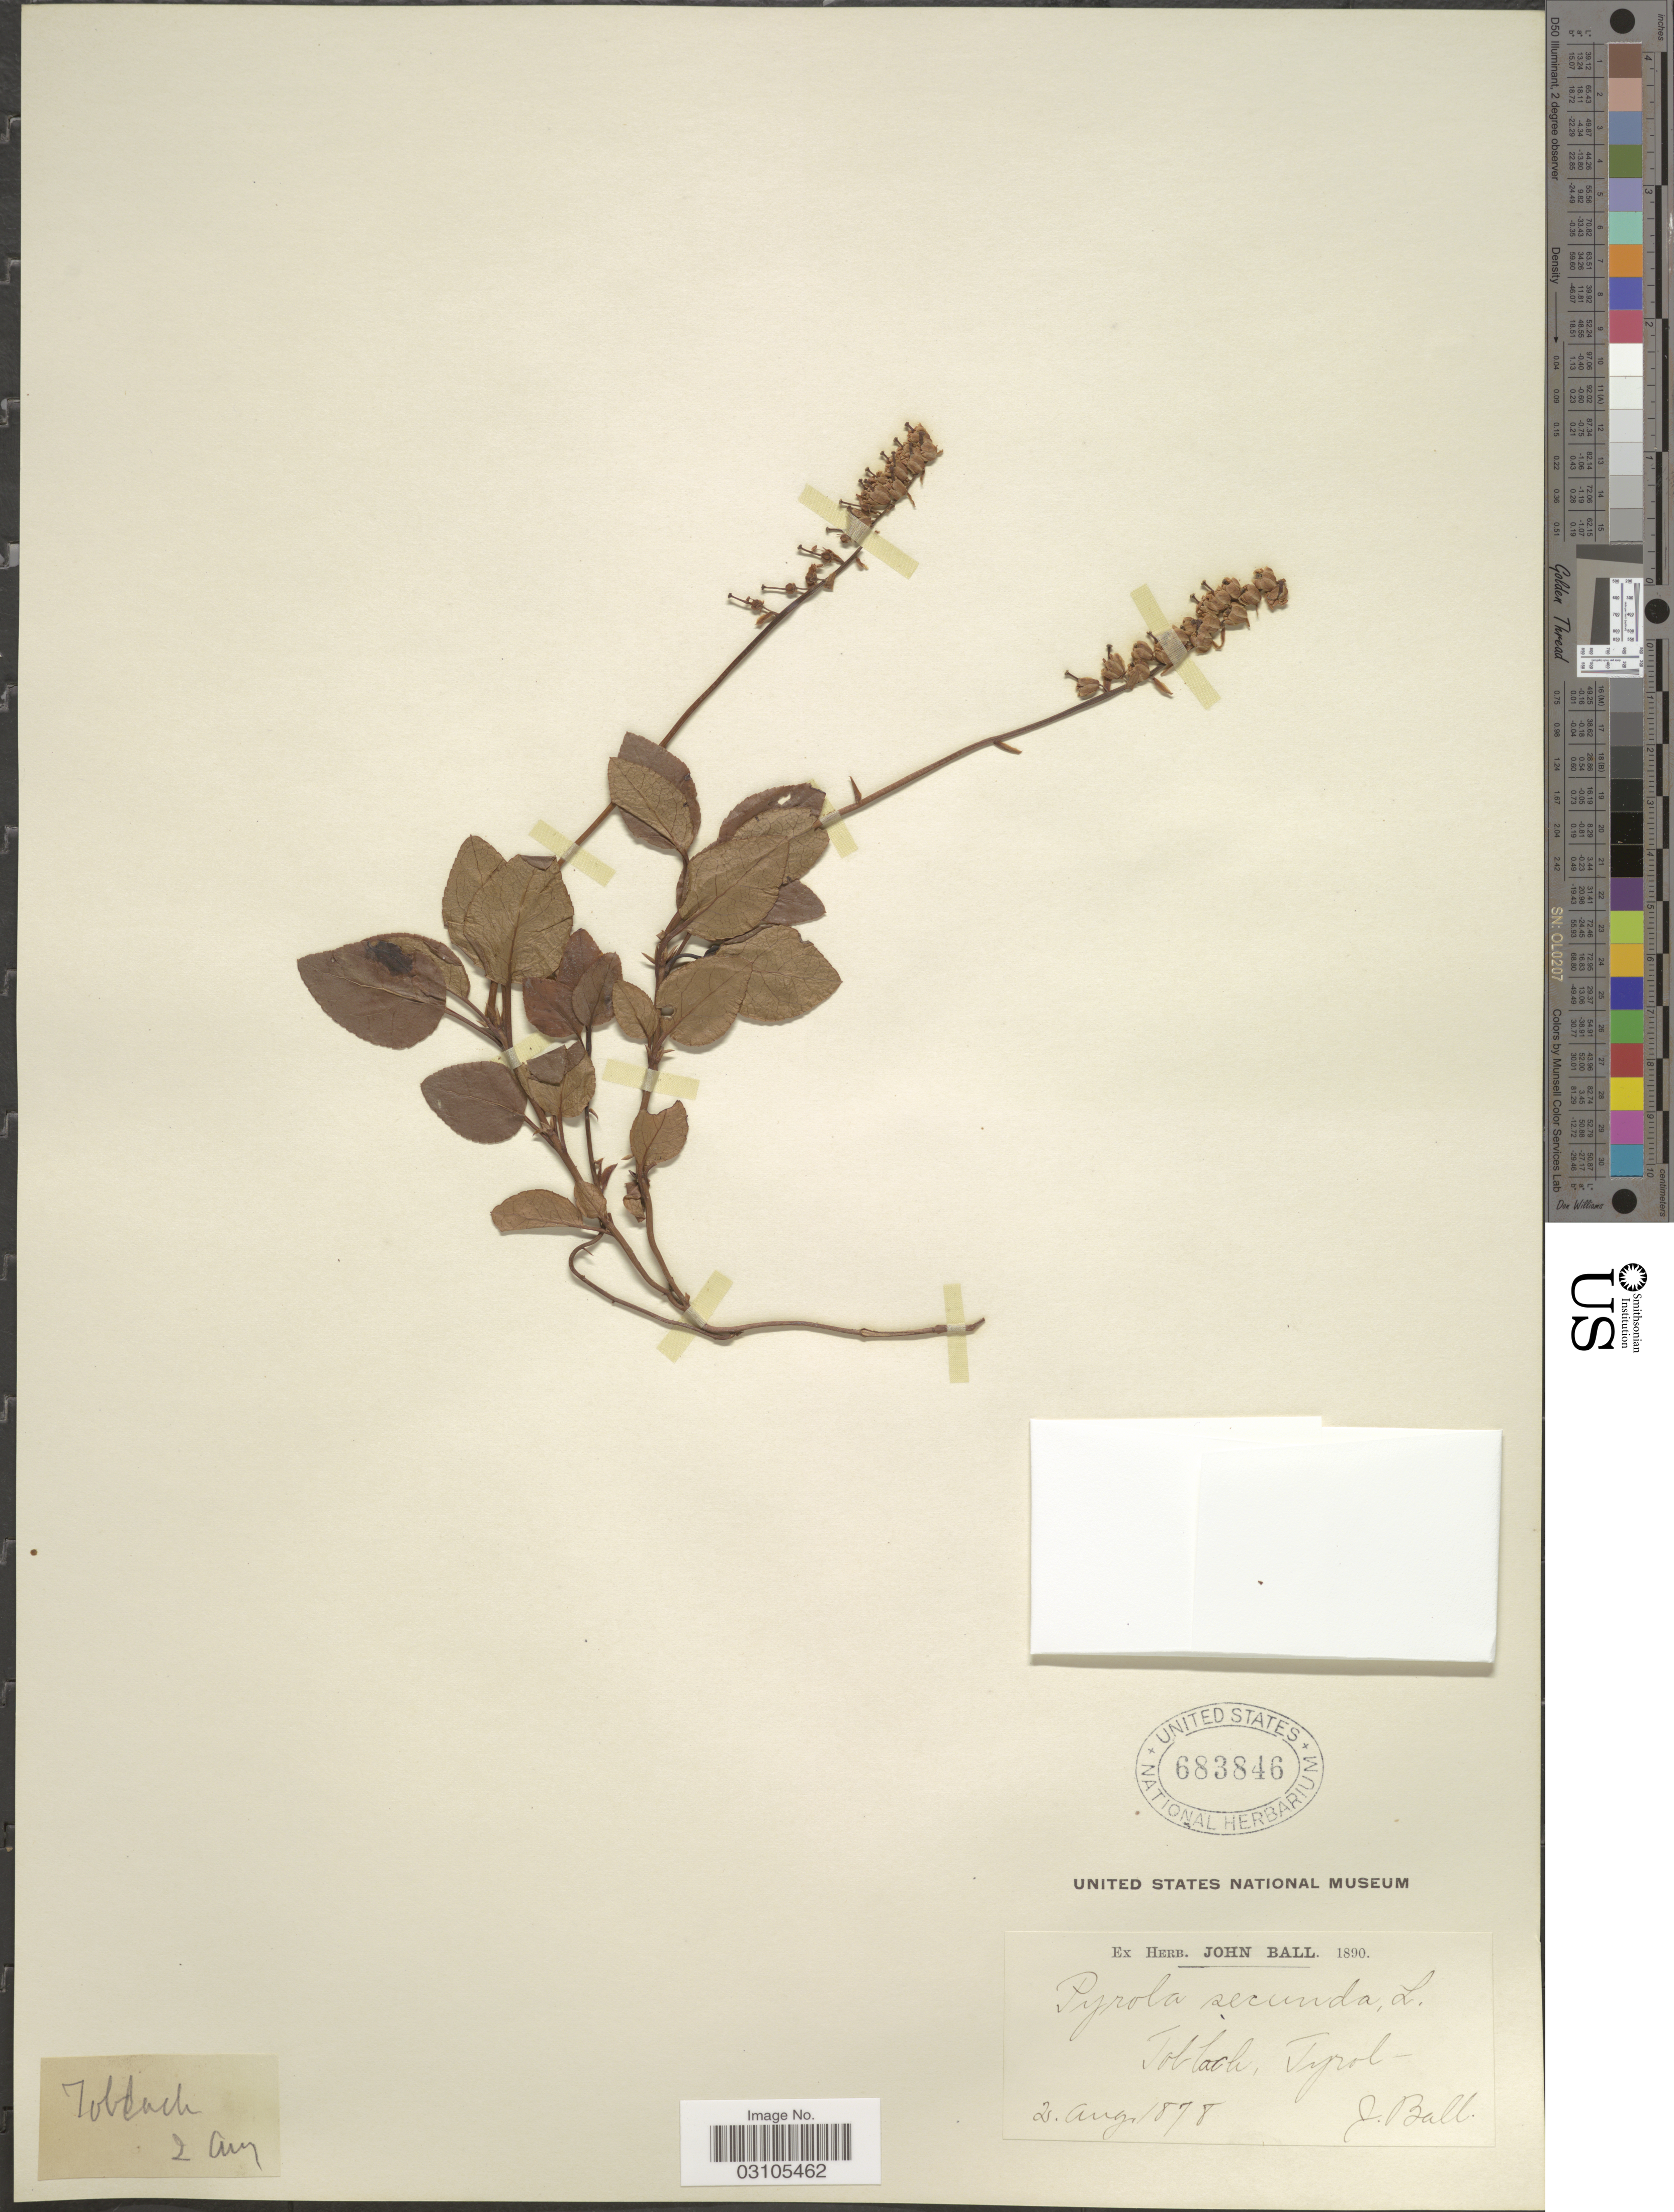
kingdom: Plantae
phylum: Tracheophyta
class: Magnoliopsida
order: Ericales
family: Ericaceae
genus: Orthilia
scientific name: Orthilia secunda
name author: (L.) House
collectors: J. Ball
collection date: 1890-08-02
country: Italy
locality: Tolbach, Tyrol.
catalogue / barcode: US 683846